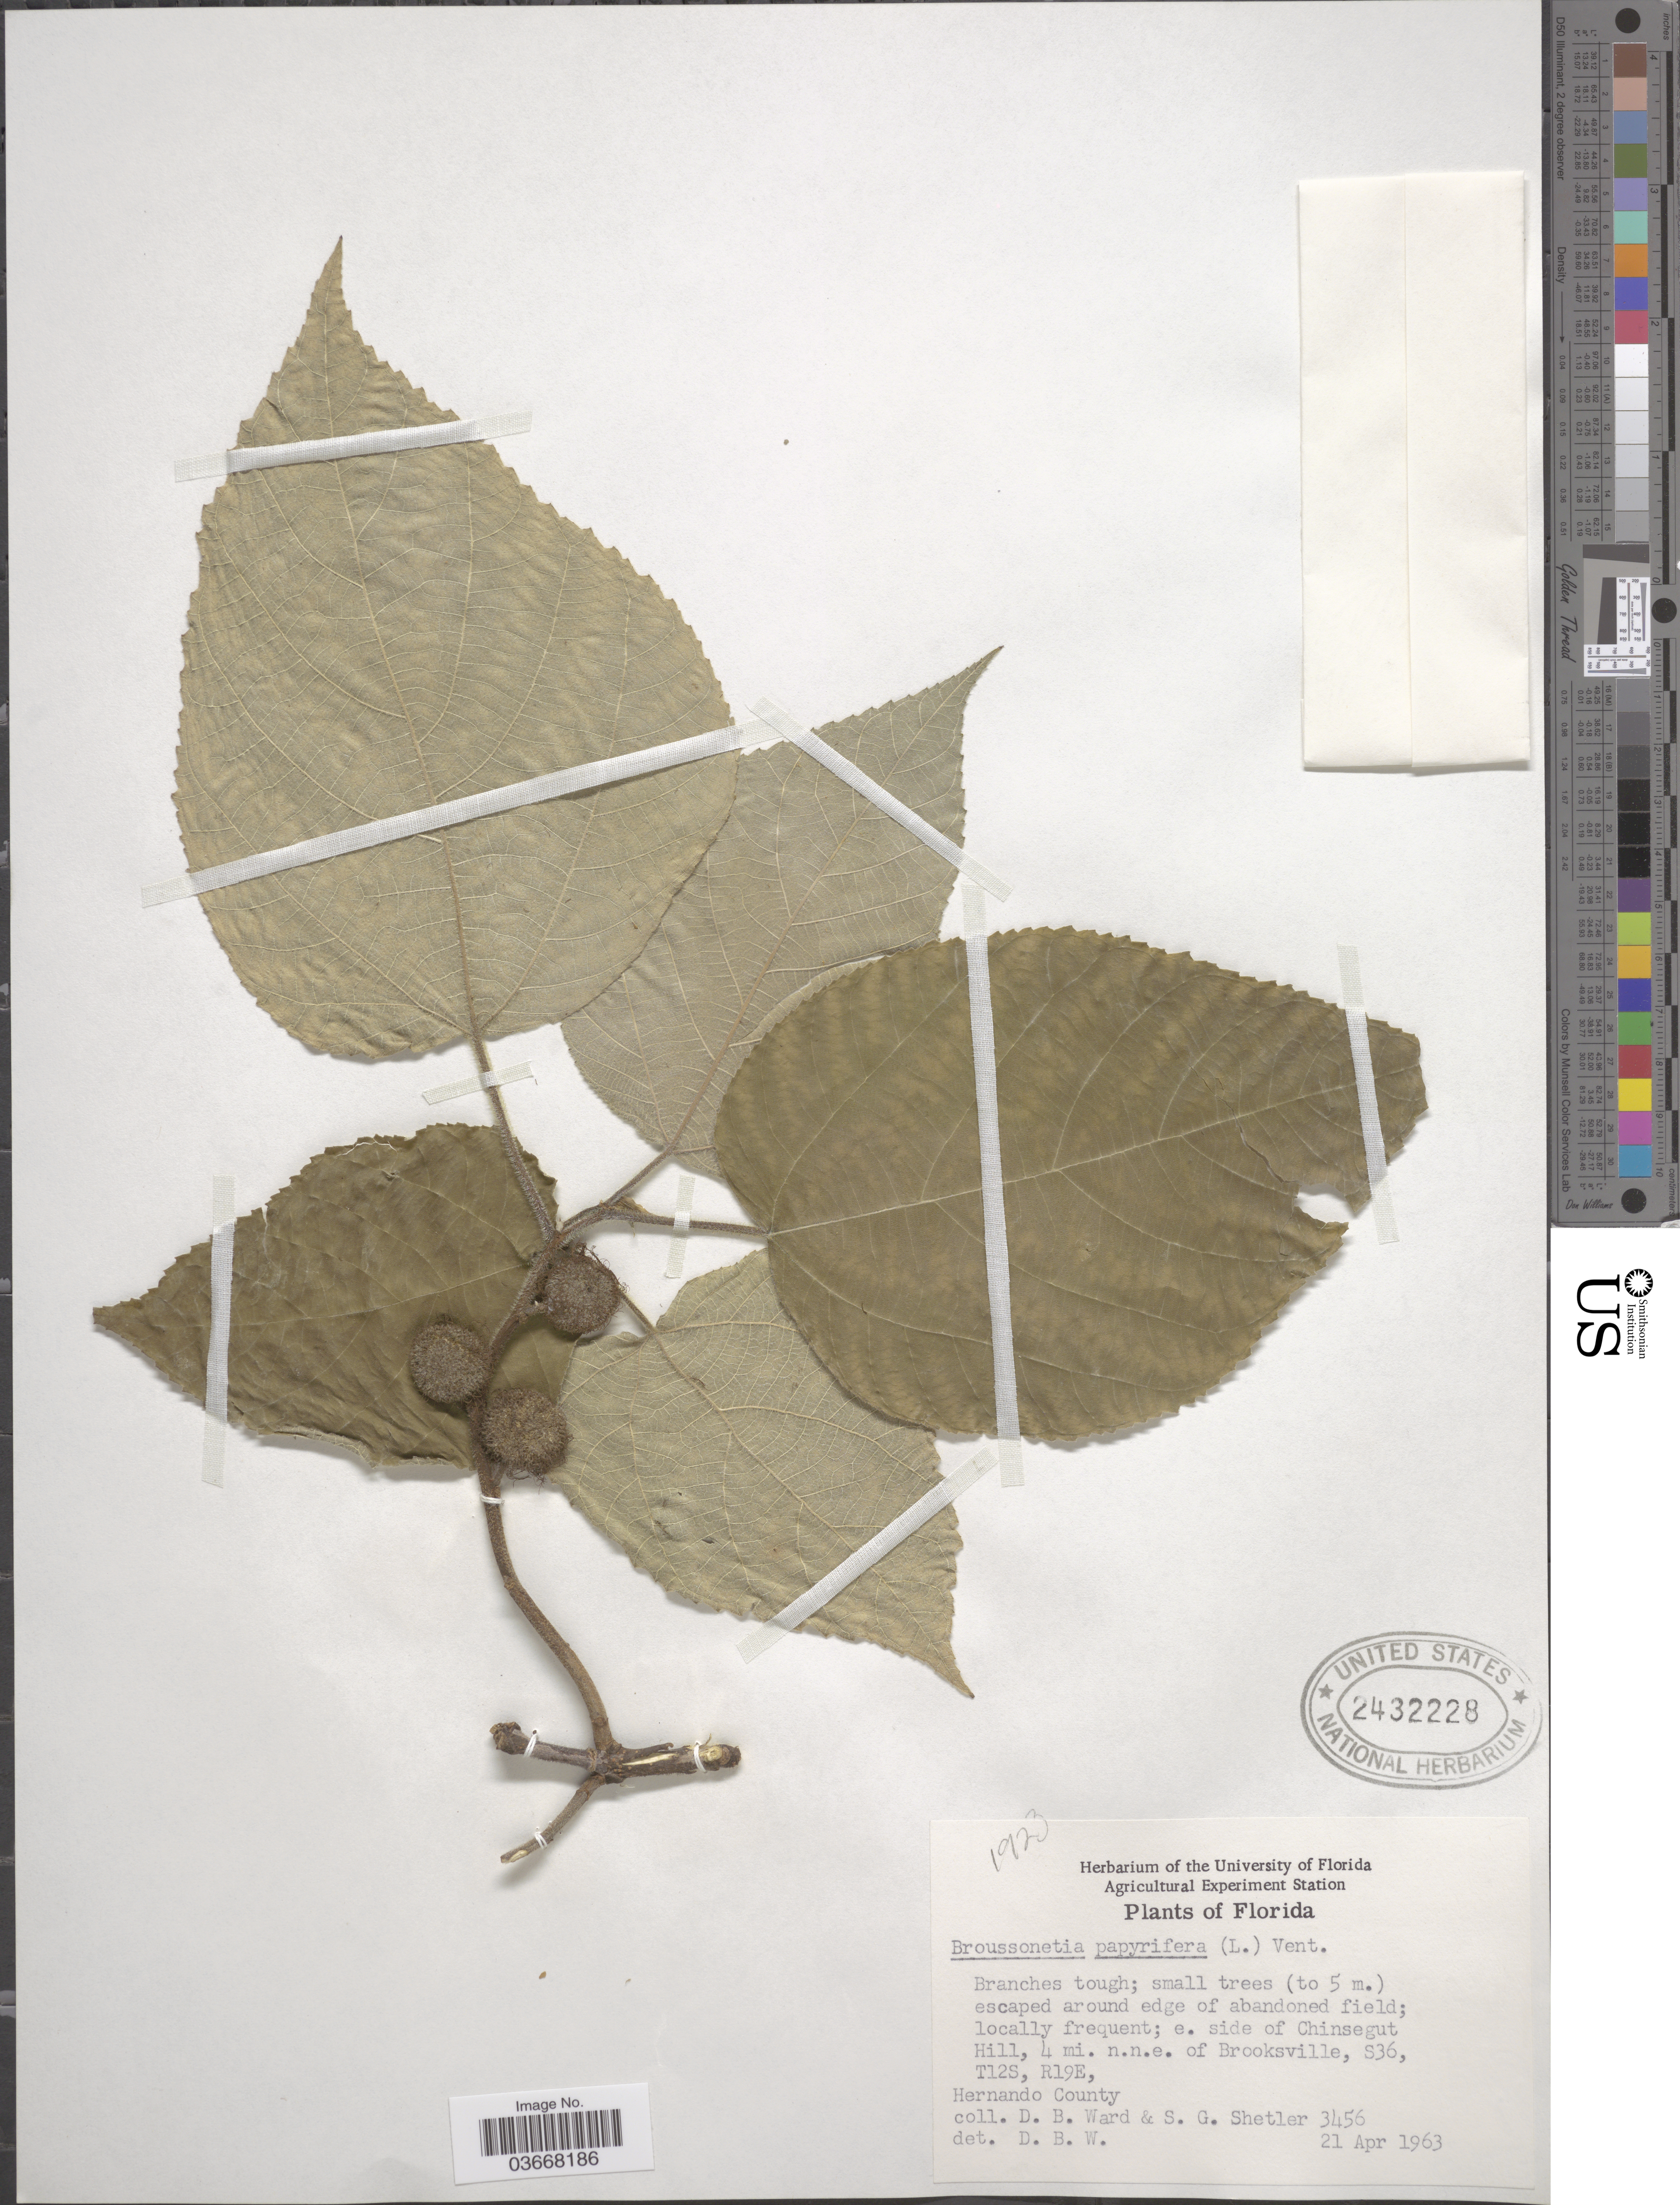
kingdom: Plantae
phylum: Tracheophyta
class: Magnoliopsida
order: Rosales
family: Moraceae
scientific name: Broussoneta papyrifera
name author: (L.) L'Hér. ex Vent.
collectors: D. B. Ward & S. Shetler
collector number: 3456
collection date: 1963-04-21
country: United States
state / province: Florida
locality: E. side of Chinsegut Hill, 4 mi. n.n.e. of Brooksville, S36, T12S, R19E. Hernando County.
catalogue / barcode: US 2432228